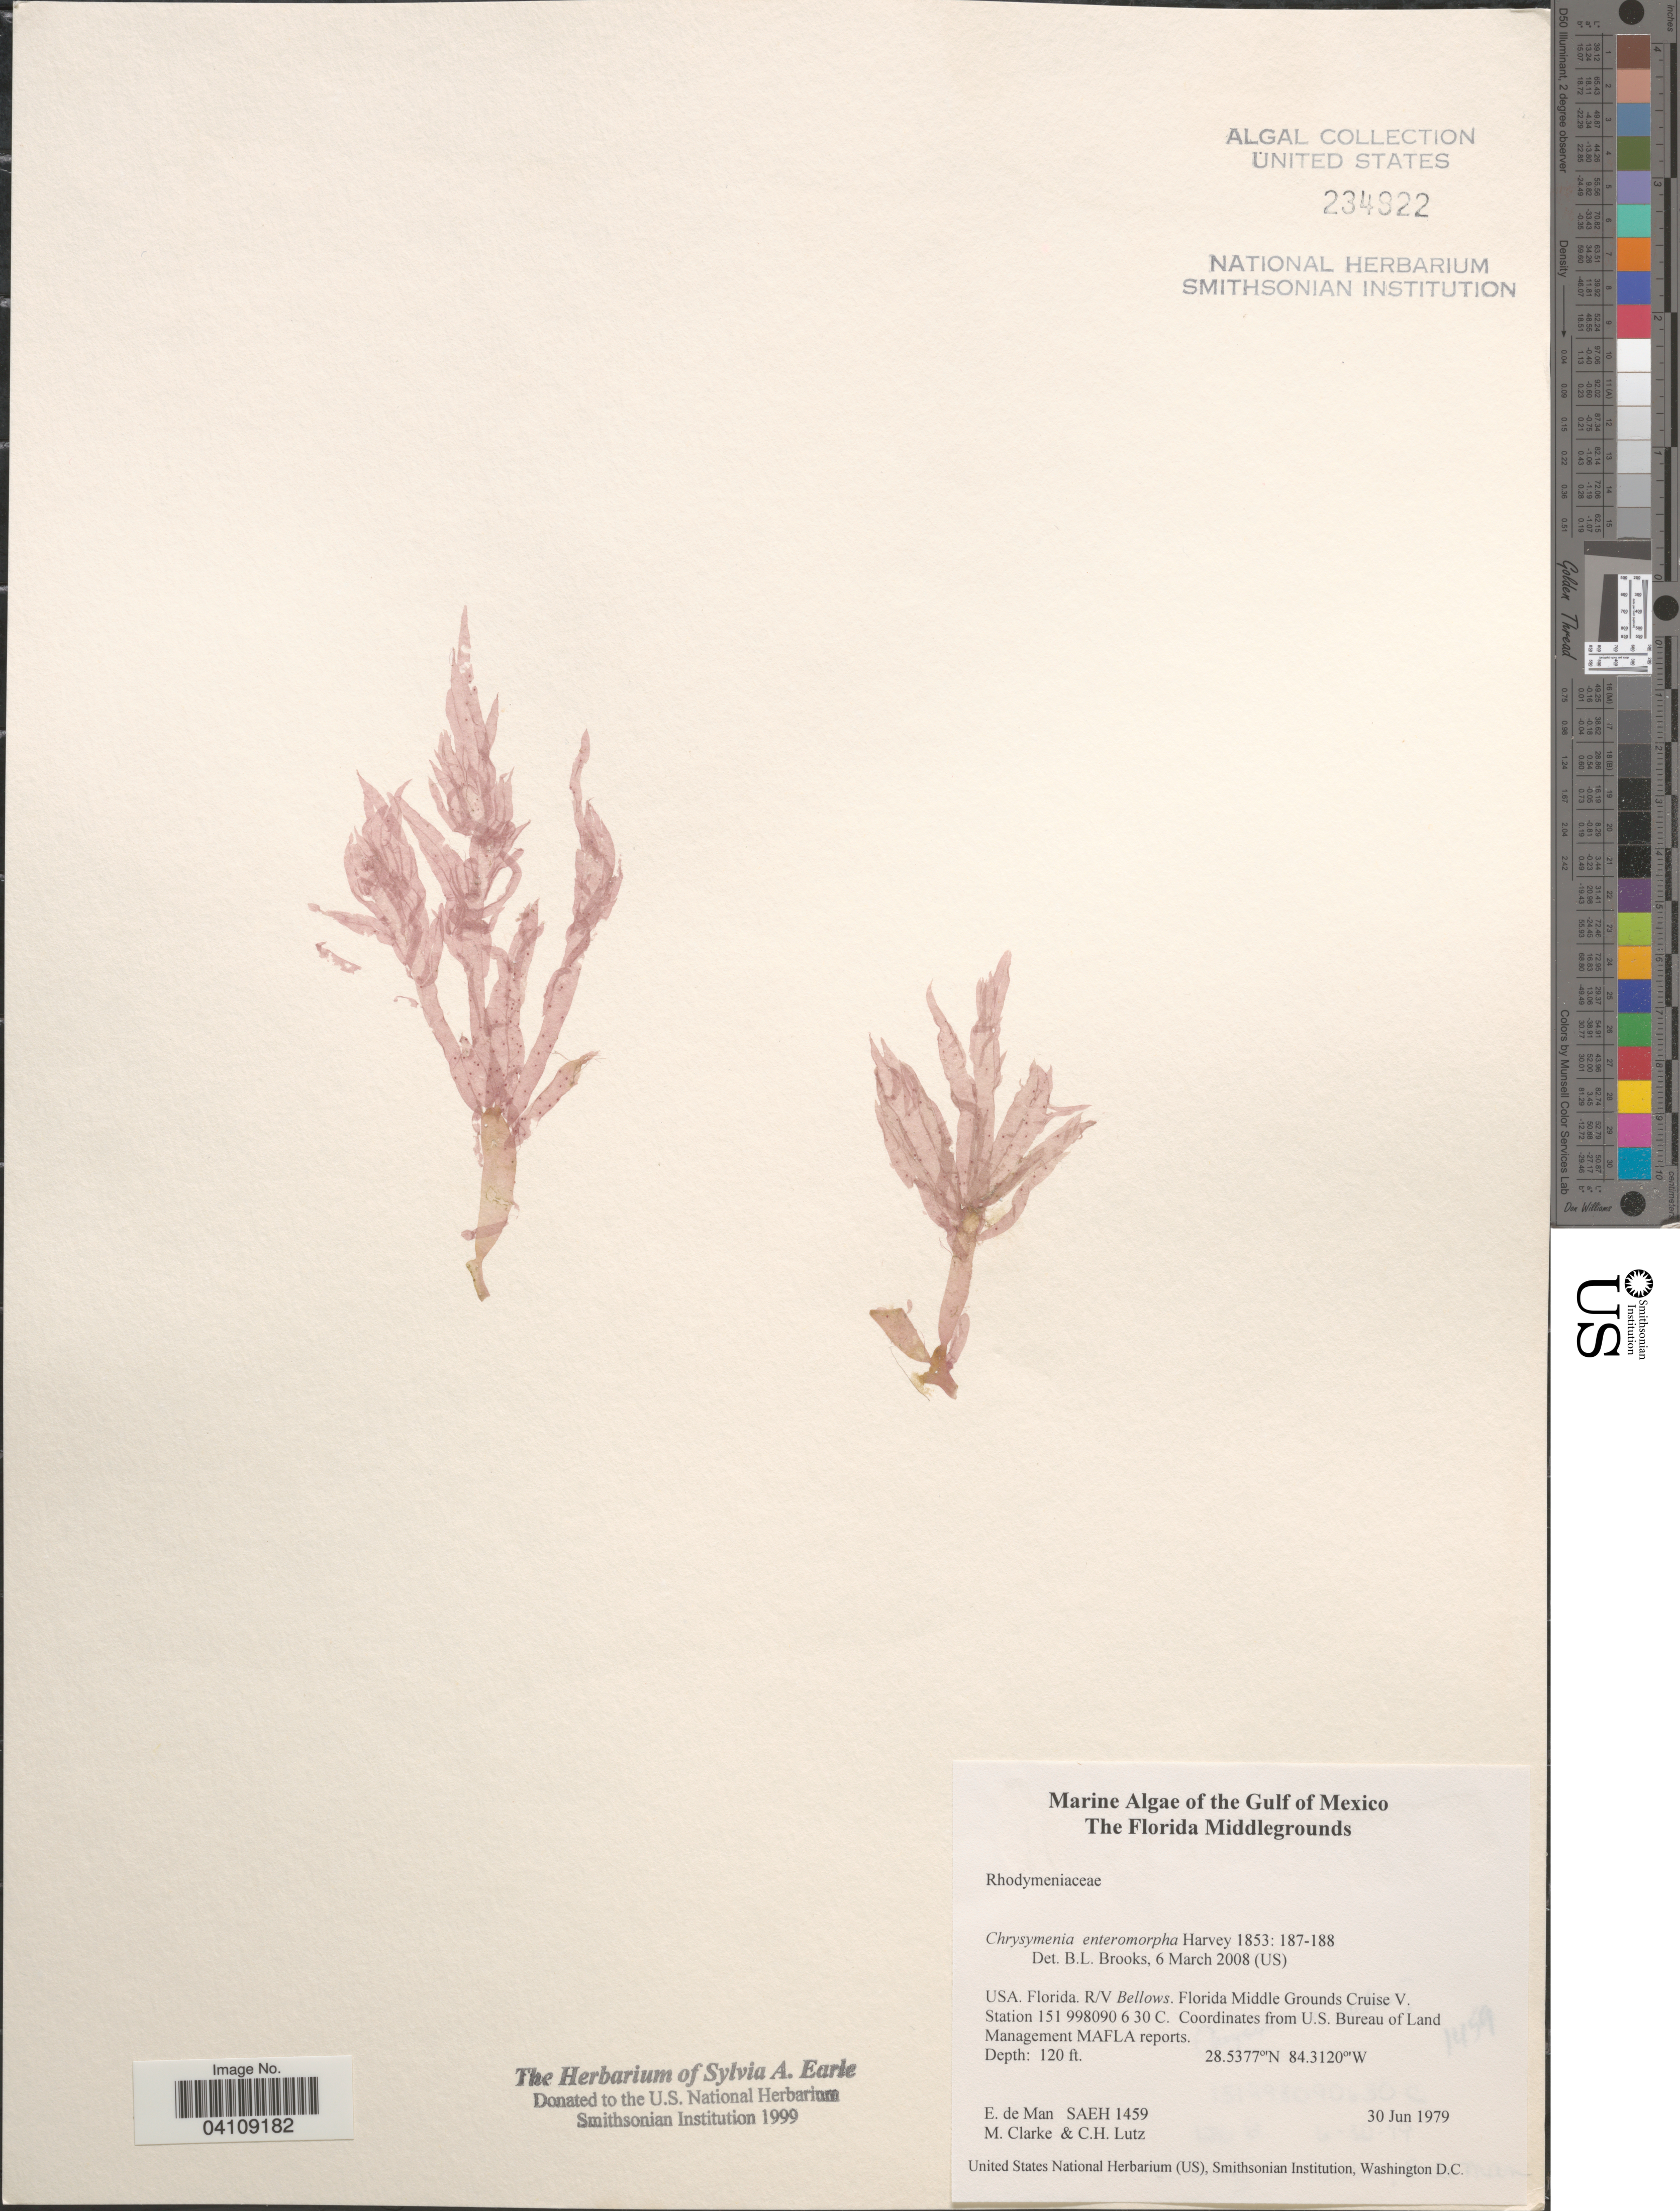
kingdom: Plantae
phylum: Rhodophyta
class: Florideophyceae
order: Rhodymeniales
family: Rhodymeniaceae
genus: Botryocladia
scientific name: Botryocladia enteromorpha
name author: (Harv.) W.E. Schmidt et al. in W.E. Schmidt et al.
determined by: Algae name updating Project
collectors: E. de Man, M. Clarke & C. Lutz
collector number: SAEH 1459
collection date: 1979-06-30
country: United States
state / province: Florida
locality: Gulf of Mexico. The Florida Middlegrounds. Florida. R/V Bellows. Florida Middle Grounds V. Station 151 998090 6 30 C.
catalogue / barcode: US 234922